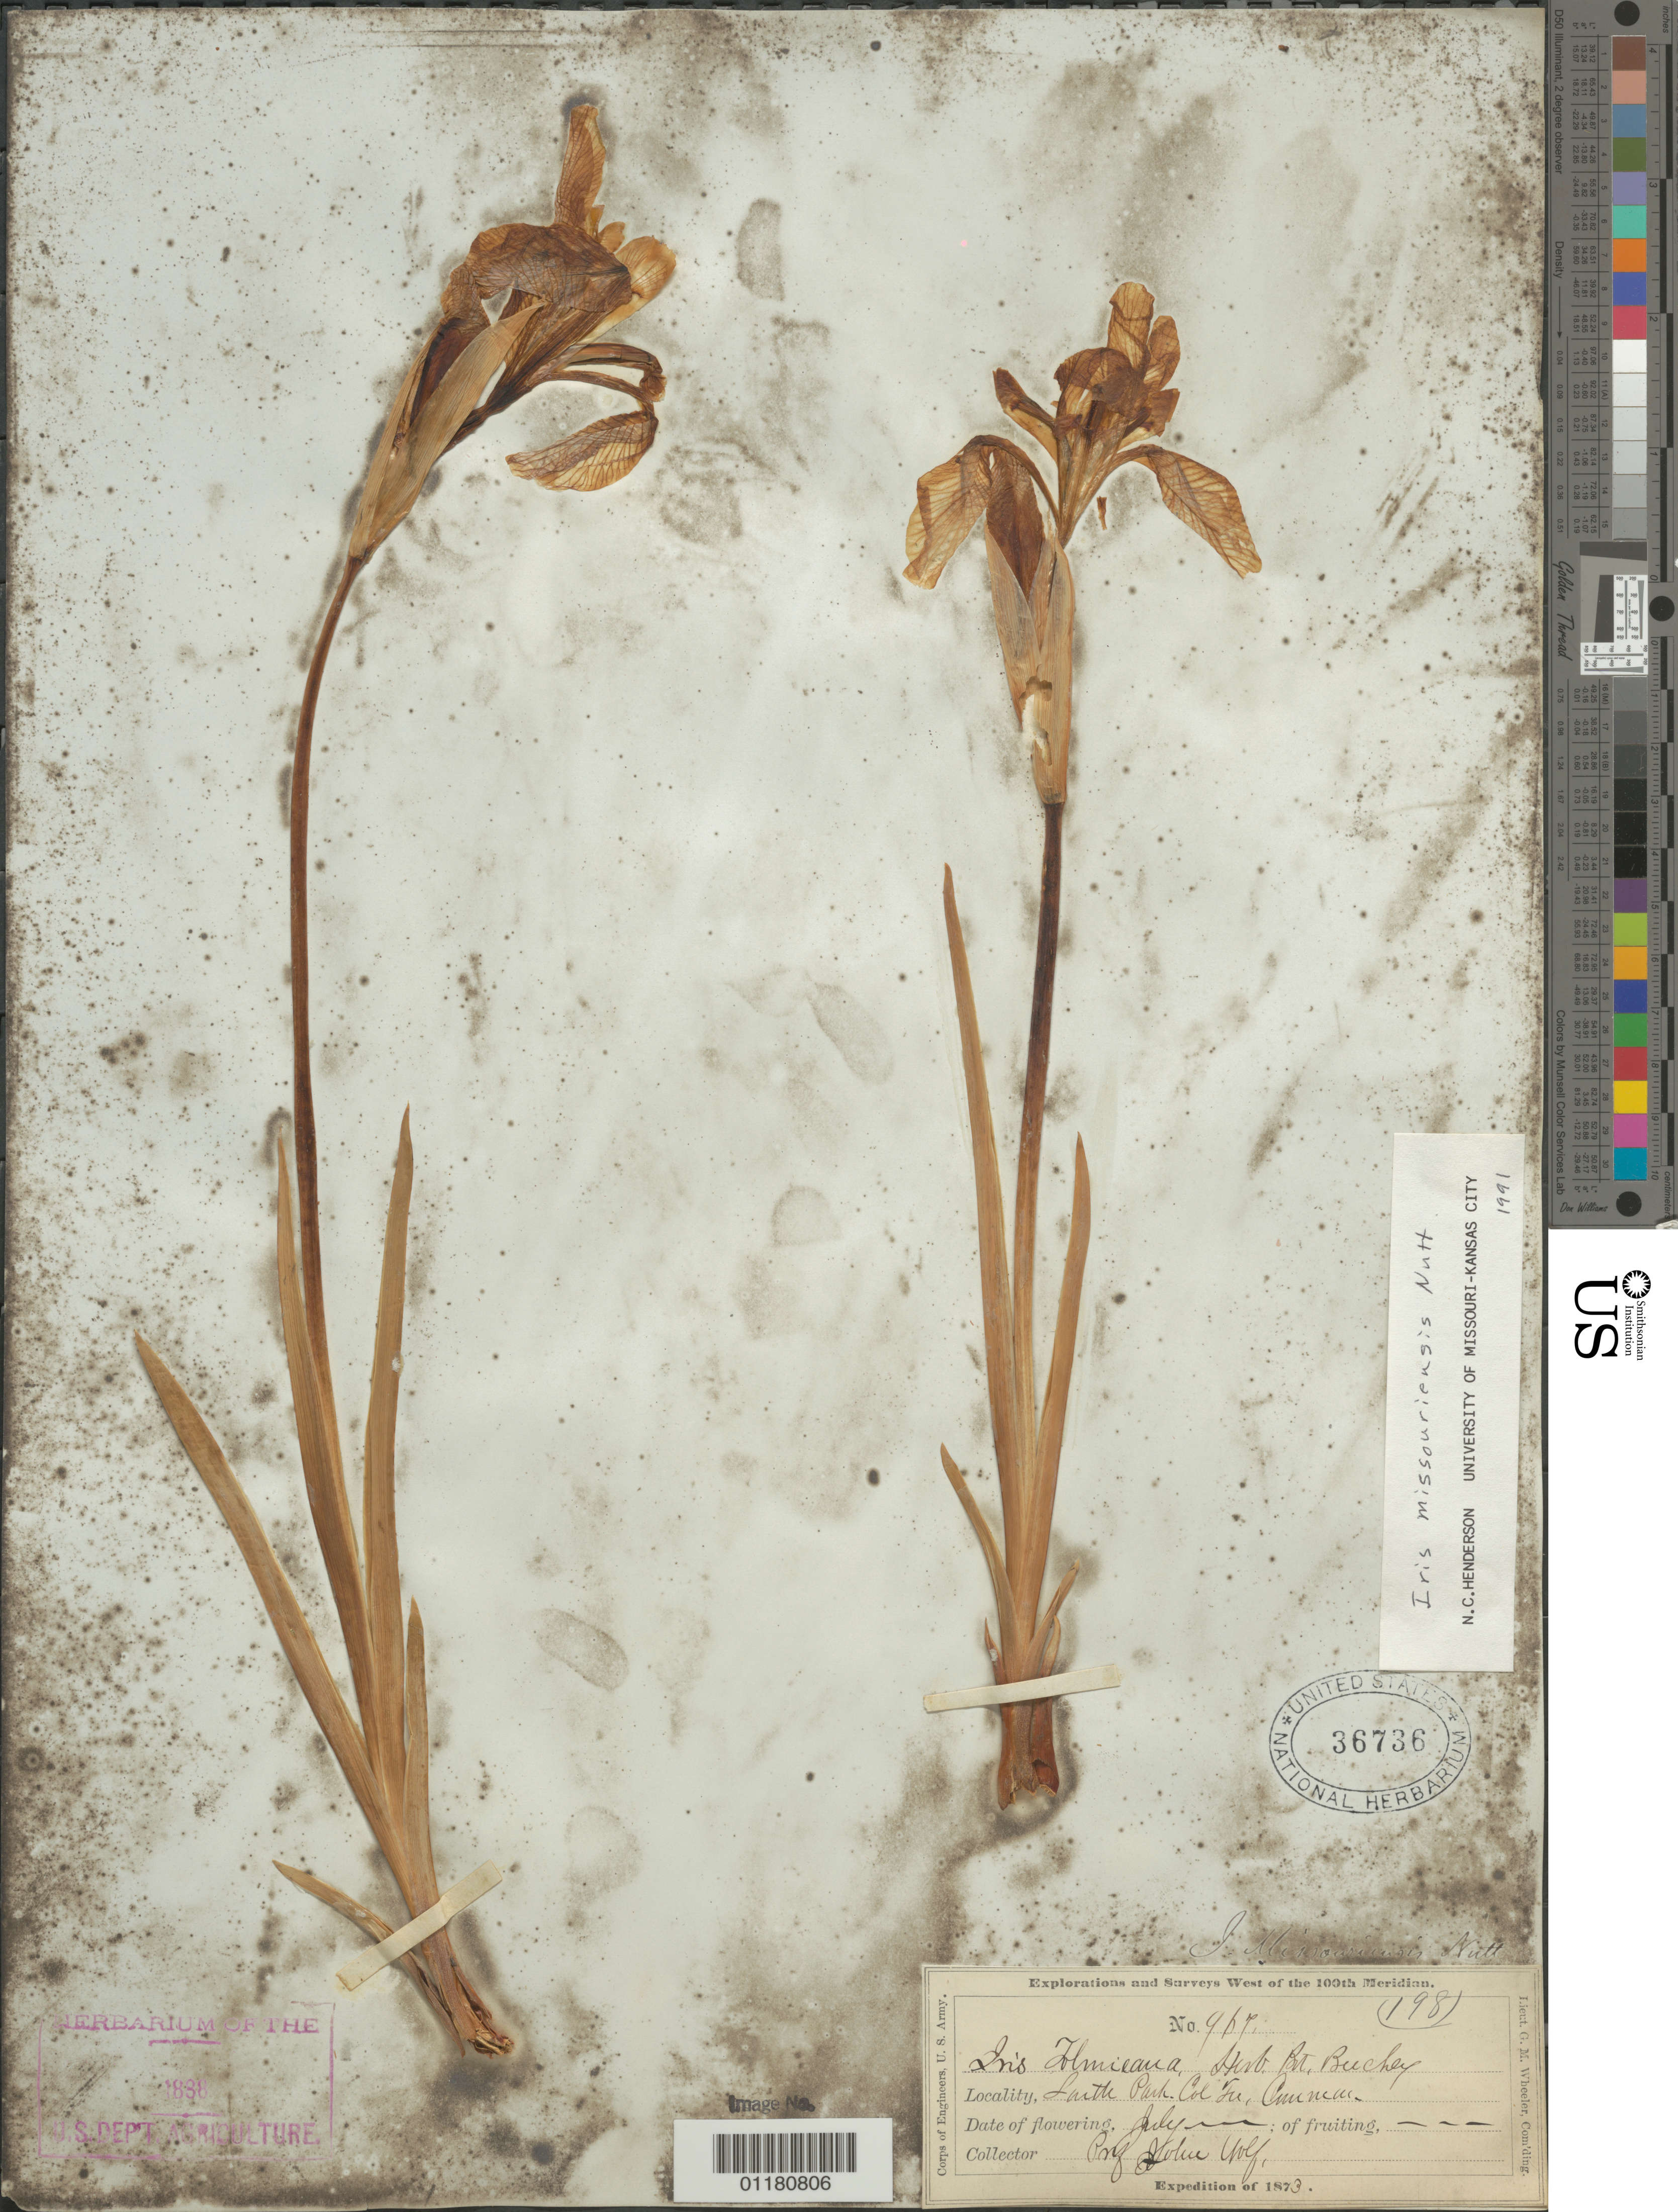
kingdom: Plantae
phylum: Tracheophyta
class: Liliopsida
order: Asparagales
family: Iridaceae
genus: Iris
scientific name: Iris missouriensis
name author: Nutt.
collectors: J. Wolf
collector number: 967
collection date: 1873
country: United States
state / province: Colorado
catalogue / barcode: US 36736